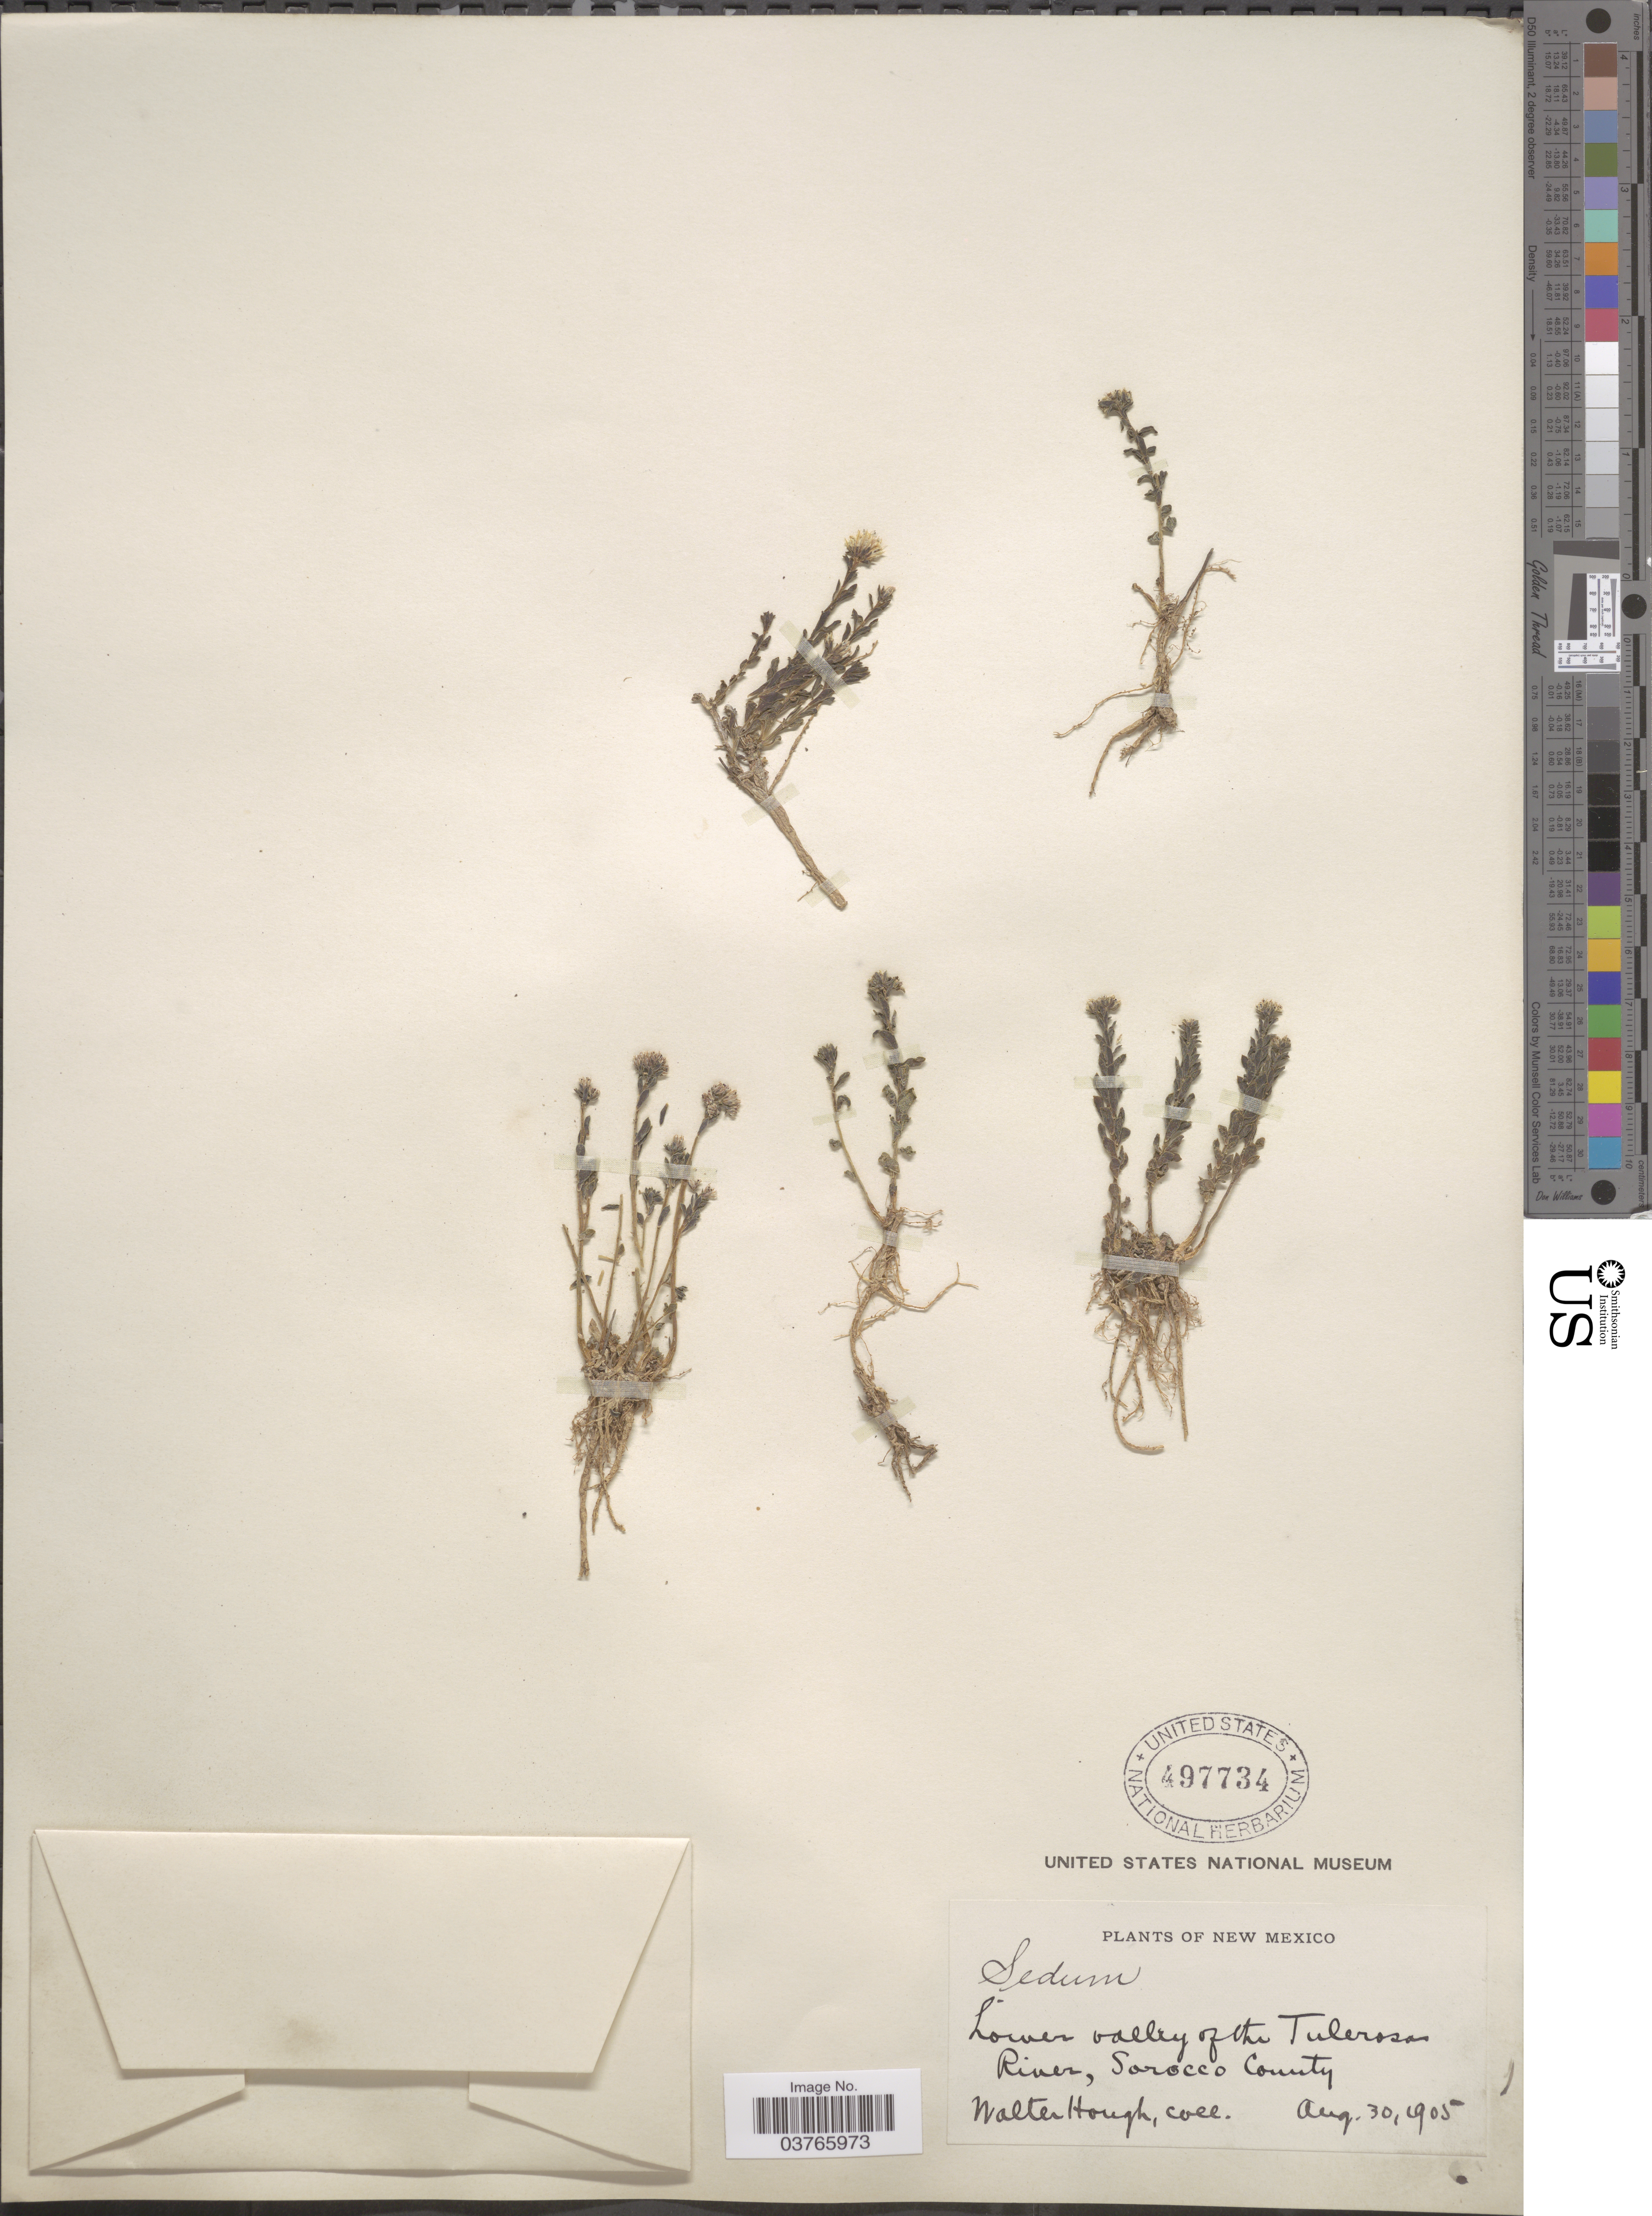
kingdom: Plantae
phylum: Tracheophyta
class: Magnoliopsida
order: Saxifragales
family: Crassulaceae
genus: Sedum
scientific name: Sedum griffithsii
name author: Rose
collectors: W. Hough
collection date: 1905-08-30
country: United States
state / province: New Mexico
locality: Lower valley of the Tulerosa River, Sorocco County.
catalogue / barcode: US 497734